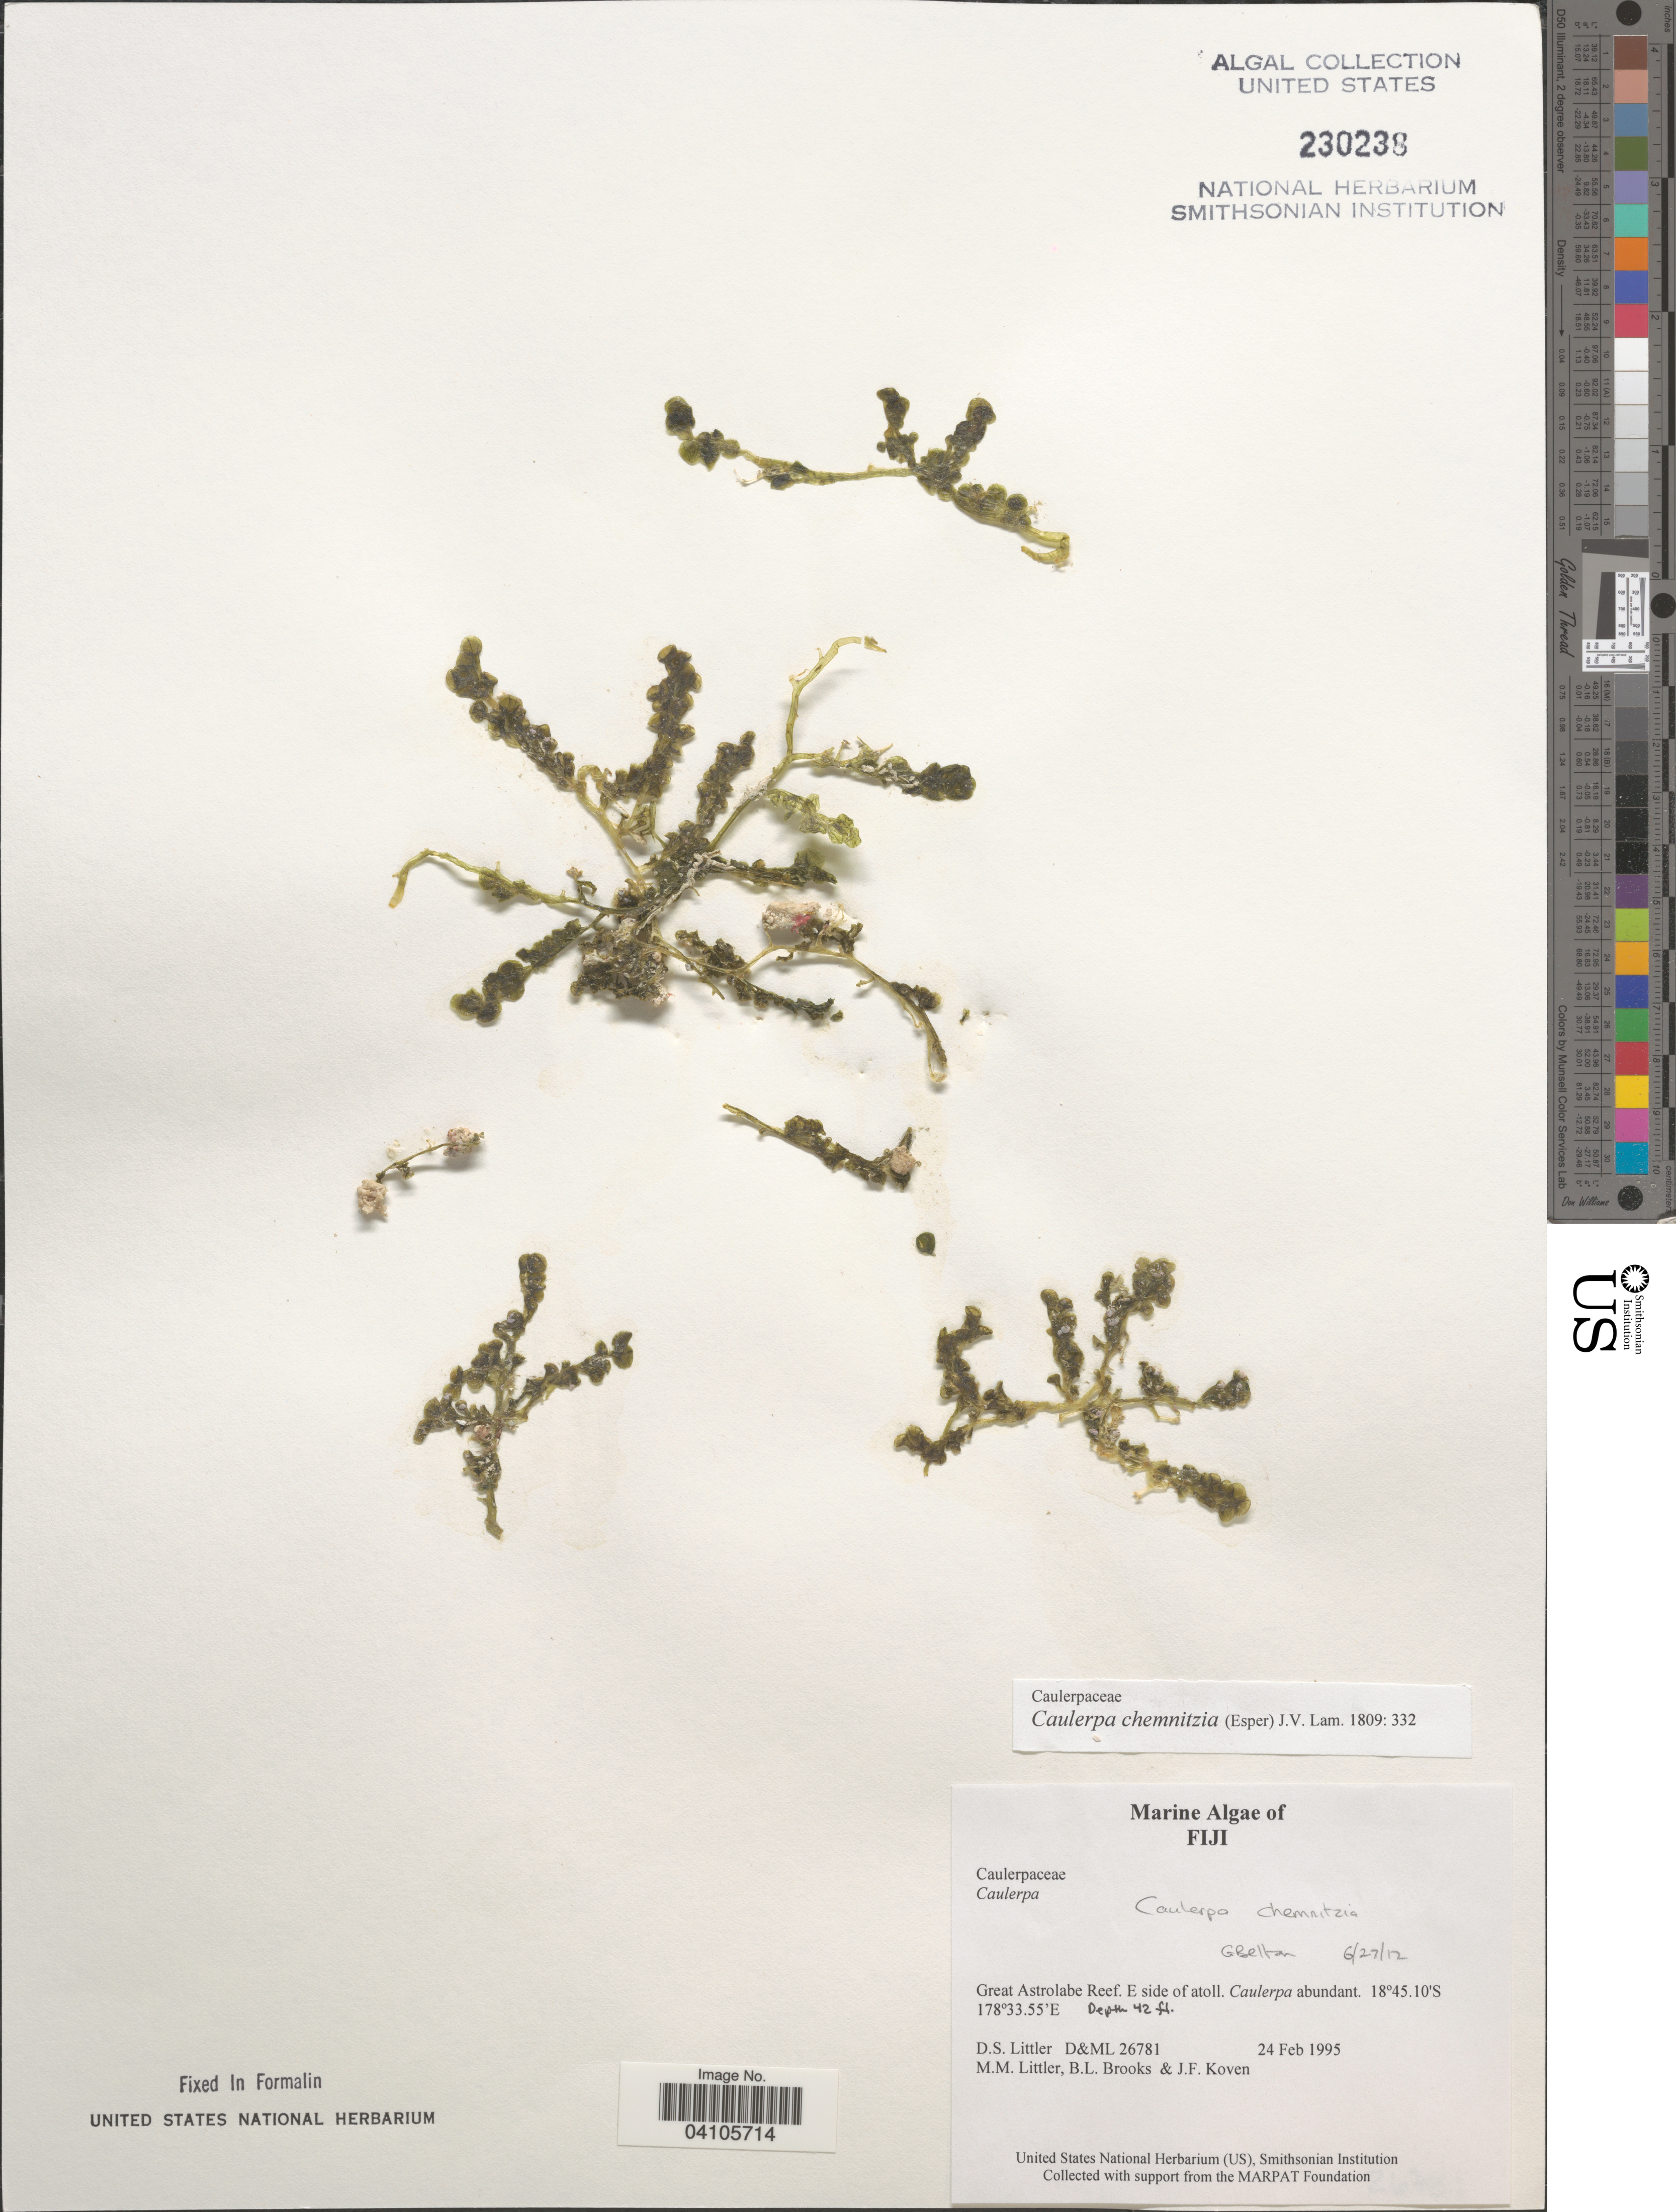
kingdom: Plantae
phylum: Chlorophyta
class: Ulvophyceae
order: Bryopsidales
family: Caulerpaceae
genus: Caulerpa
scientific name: Caulerpa chemnitzia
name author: (Esper) J.V.Lamouroux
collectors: D. S. Littler, B. Brooks & J. Koven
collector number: D&ML 26781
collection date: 1995-02-24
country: Fiji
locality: Great Astrolabe Reef. E side of atoll.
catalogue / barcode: US 230238